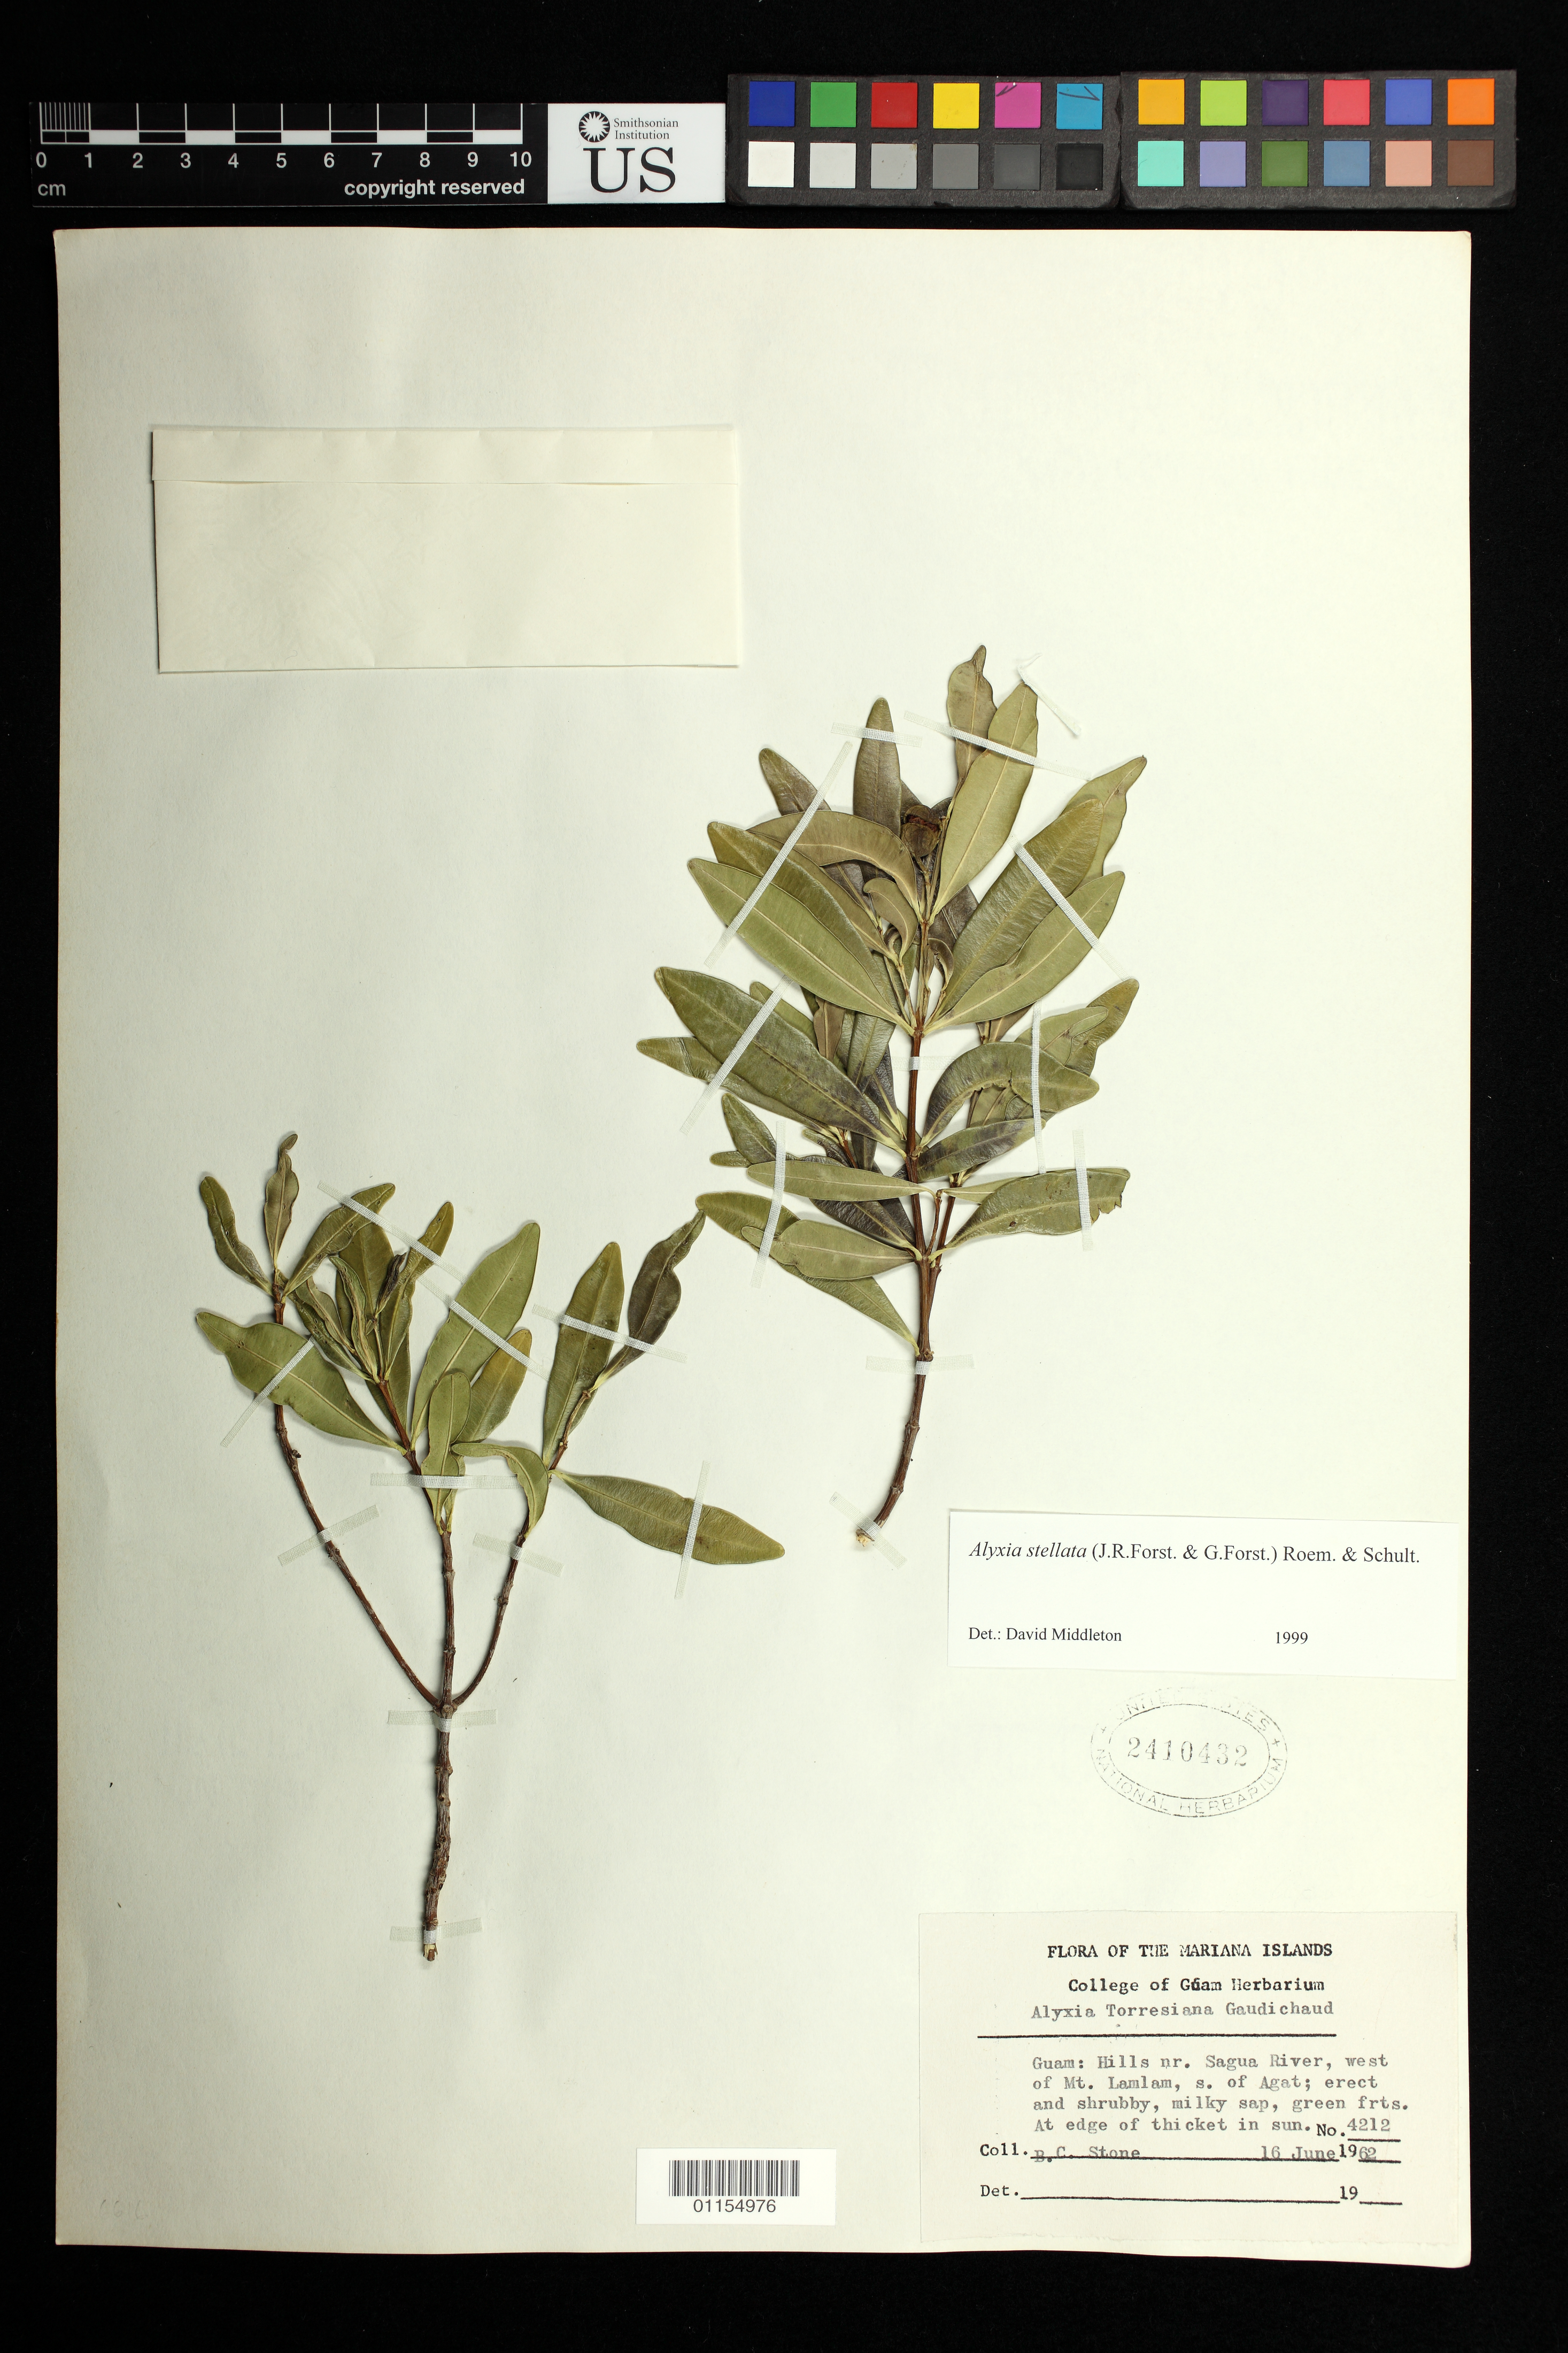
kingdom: Plantae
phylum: Tracheophyta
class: Magnoliopsida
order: Gentianales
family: Apocynaceae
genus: Alyxia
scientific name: Alyxia stellata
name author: (J.R. Forst. & G. Forst.) Roem. & Schult.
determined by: Middleton, D. J.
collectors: B. C. Stone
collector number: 4212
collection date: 1962-06-16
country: Guam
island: Guam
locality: Hills nr. Sagua River, west of Mt. Lamlam, S. of agat.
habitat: At edge of thicket in sun.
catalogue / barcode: US 2410432